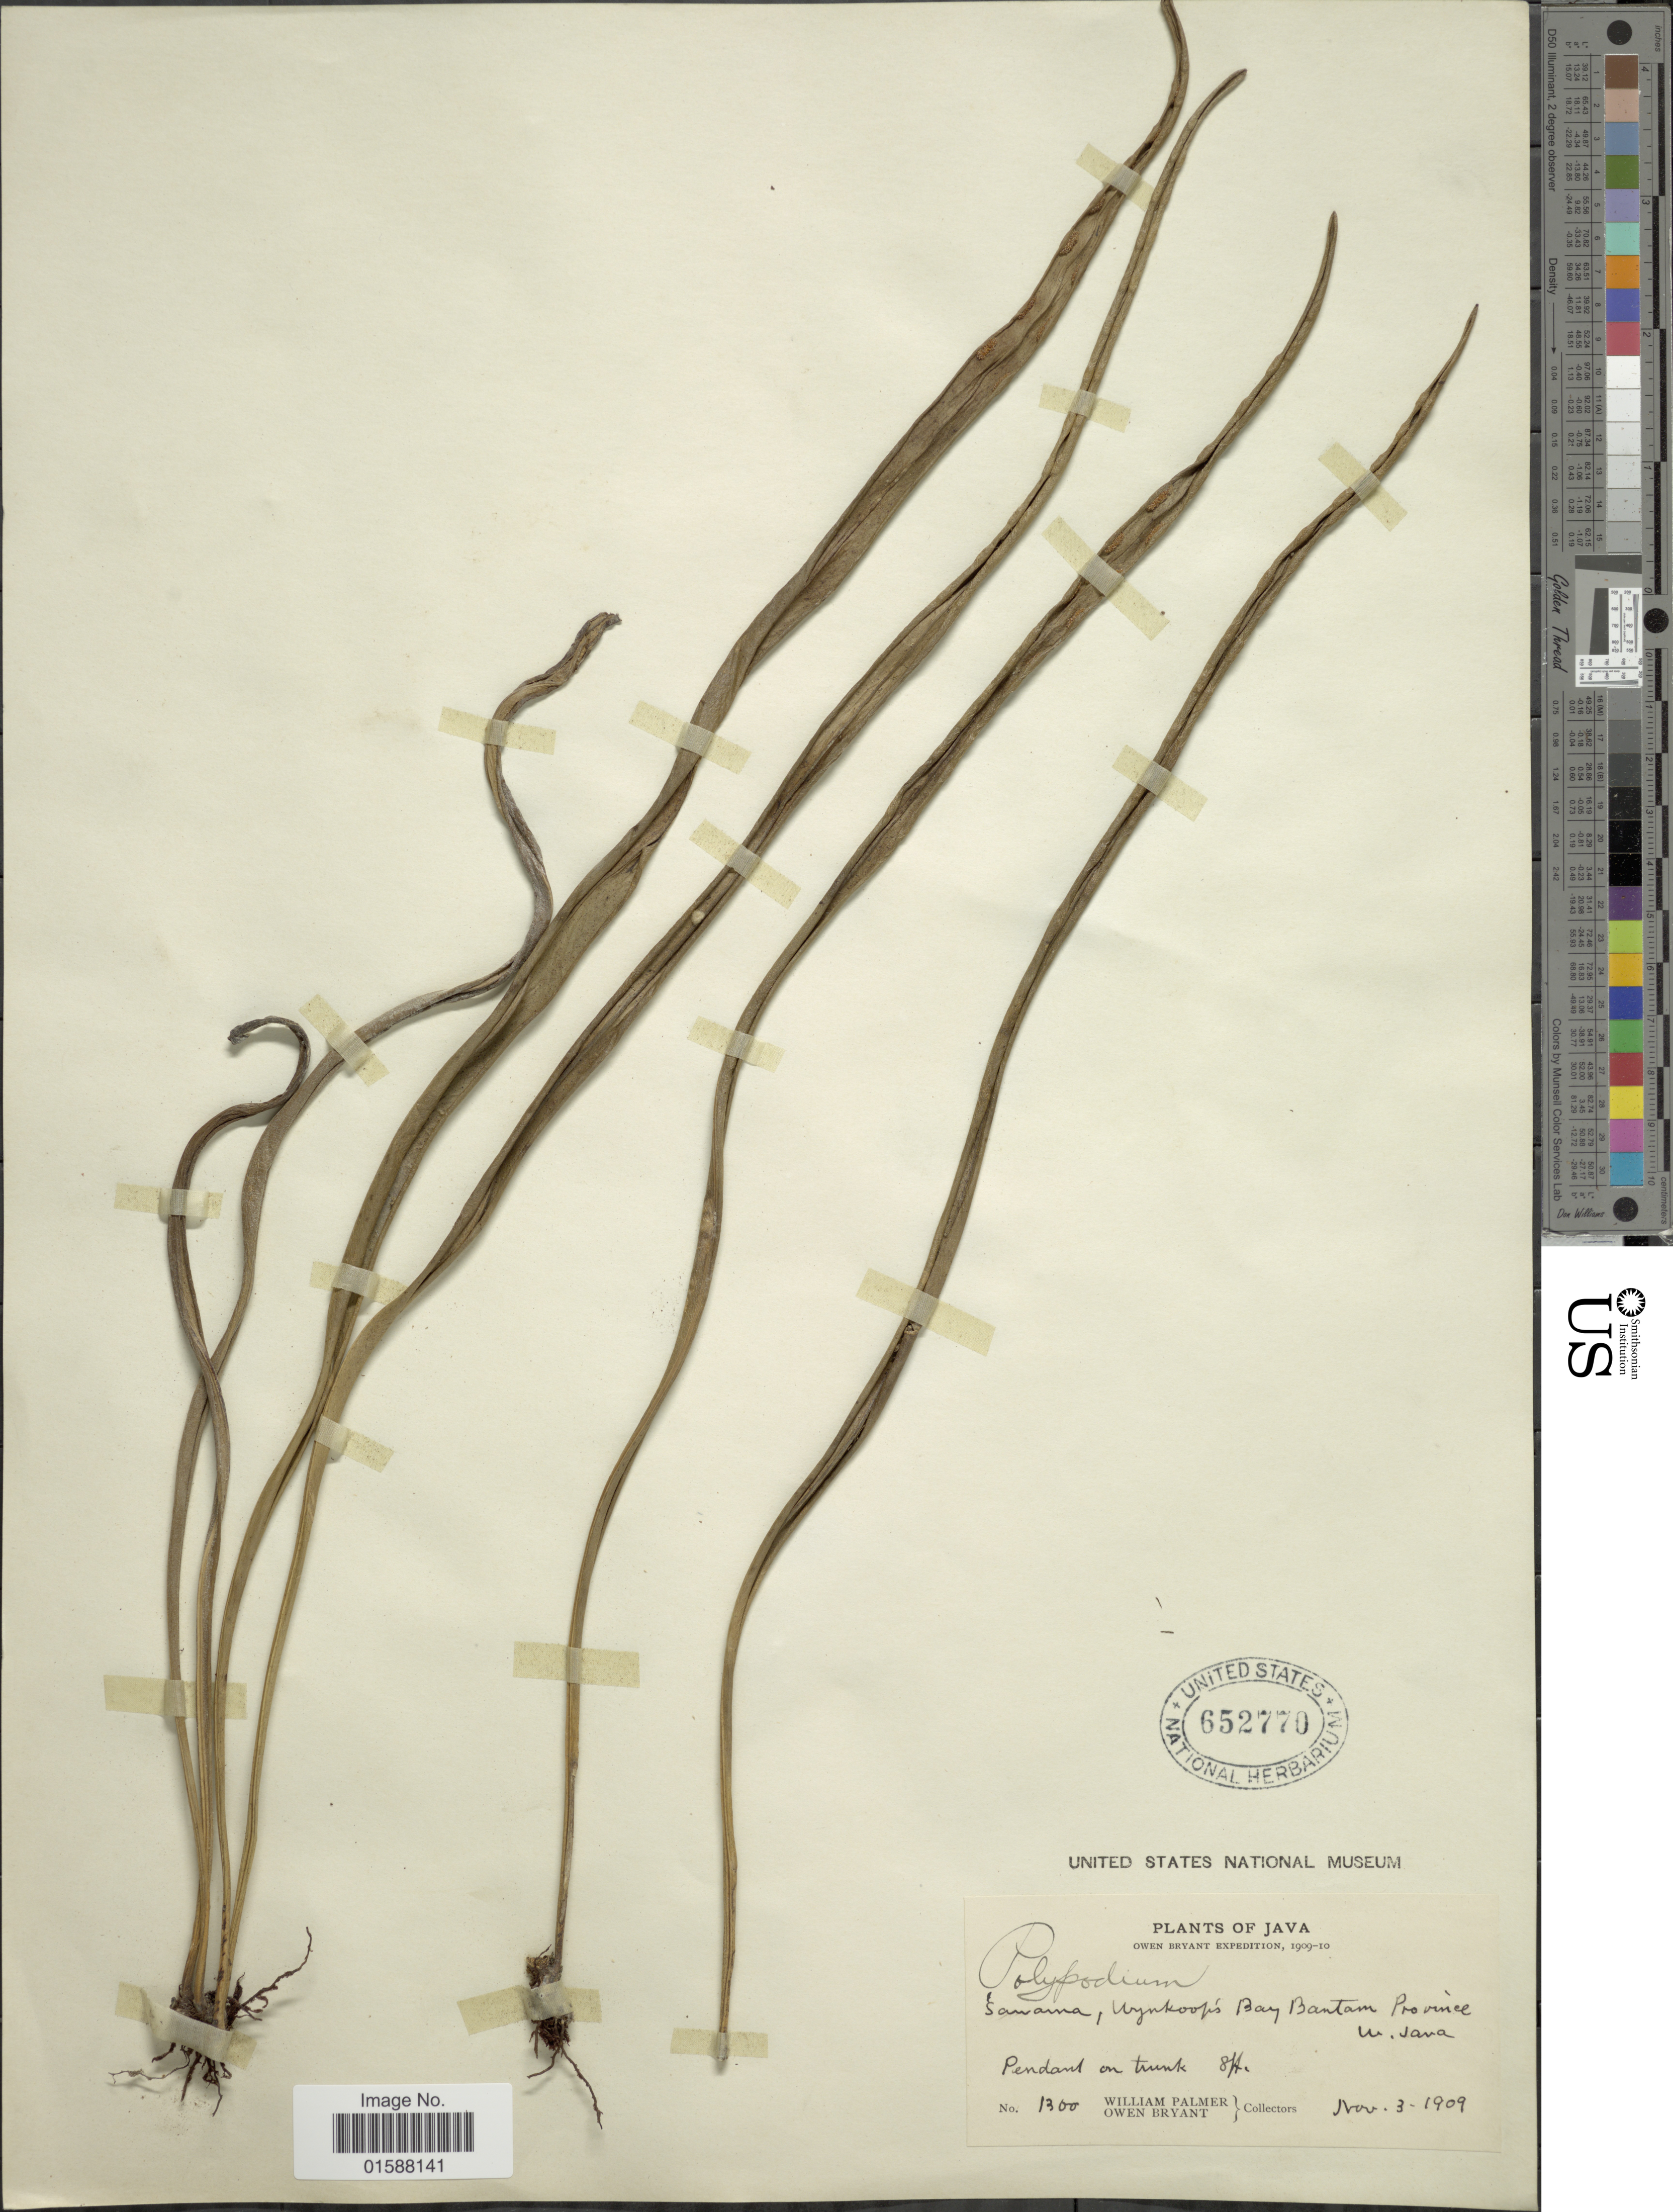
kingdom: Plantae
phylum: Tracheophyta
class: Polypodiopsida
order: Polypodiales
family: Polypodiaceae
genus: Lepisorus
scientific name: Lepisorus longifolius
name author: (Blume) Holttum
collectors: W. Palmer & O. Bryant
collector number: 1300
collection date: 1909-11-03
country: Indonesia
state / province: Java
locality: W. Java. Savana, urynkoop's Bay Bantam Province. W. Java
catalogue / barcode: US 652770